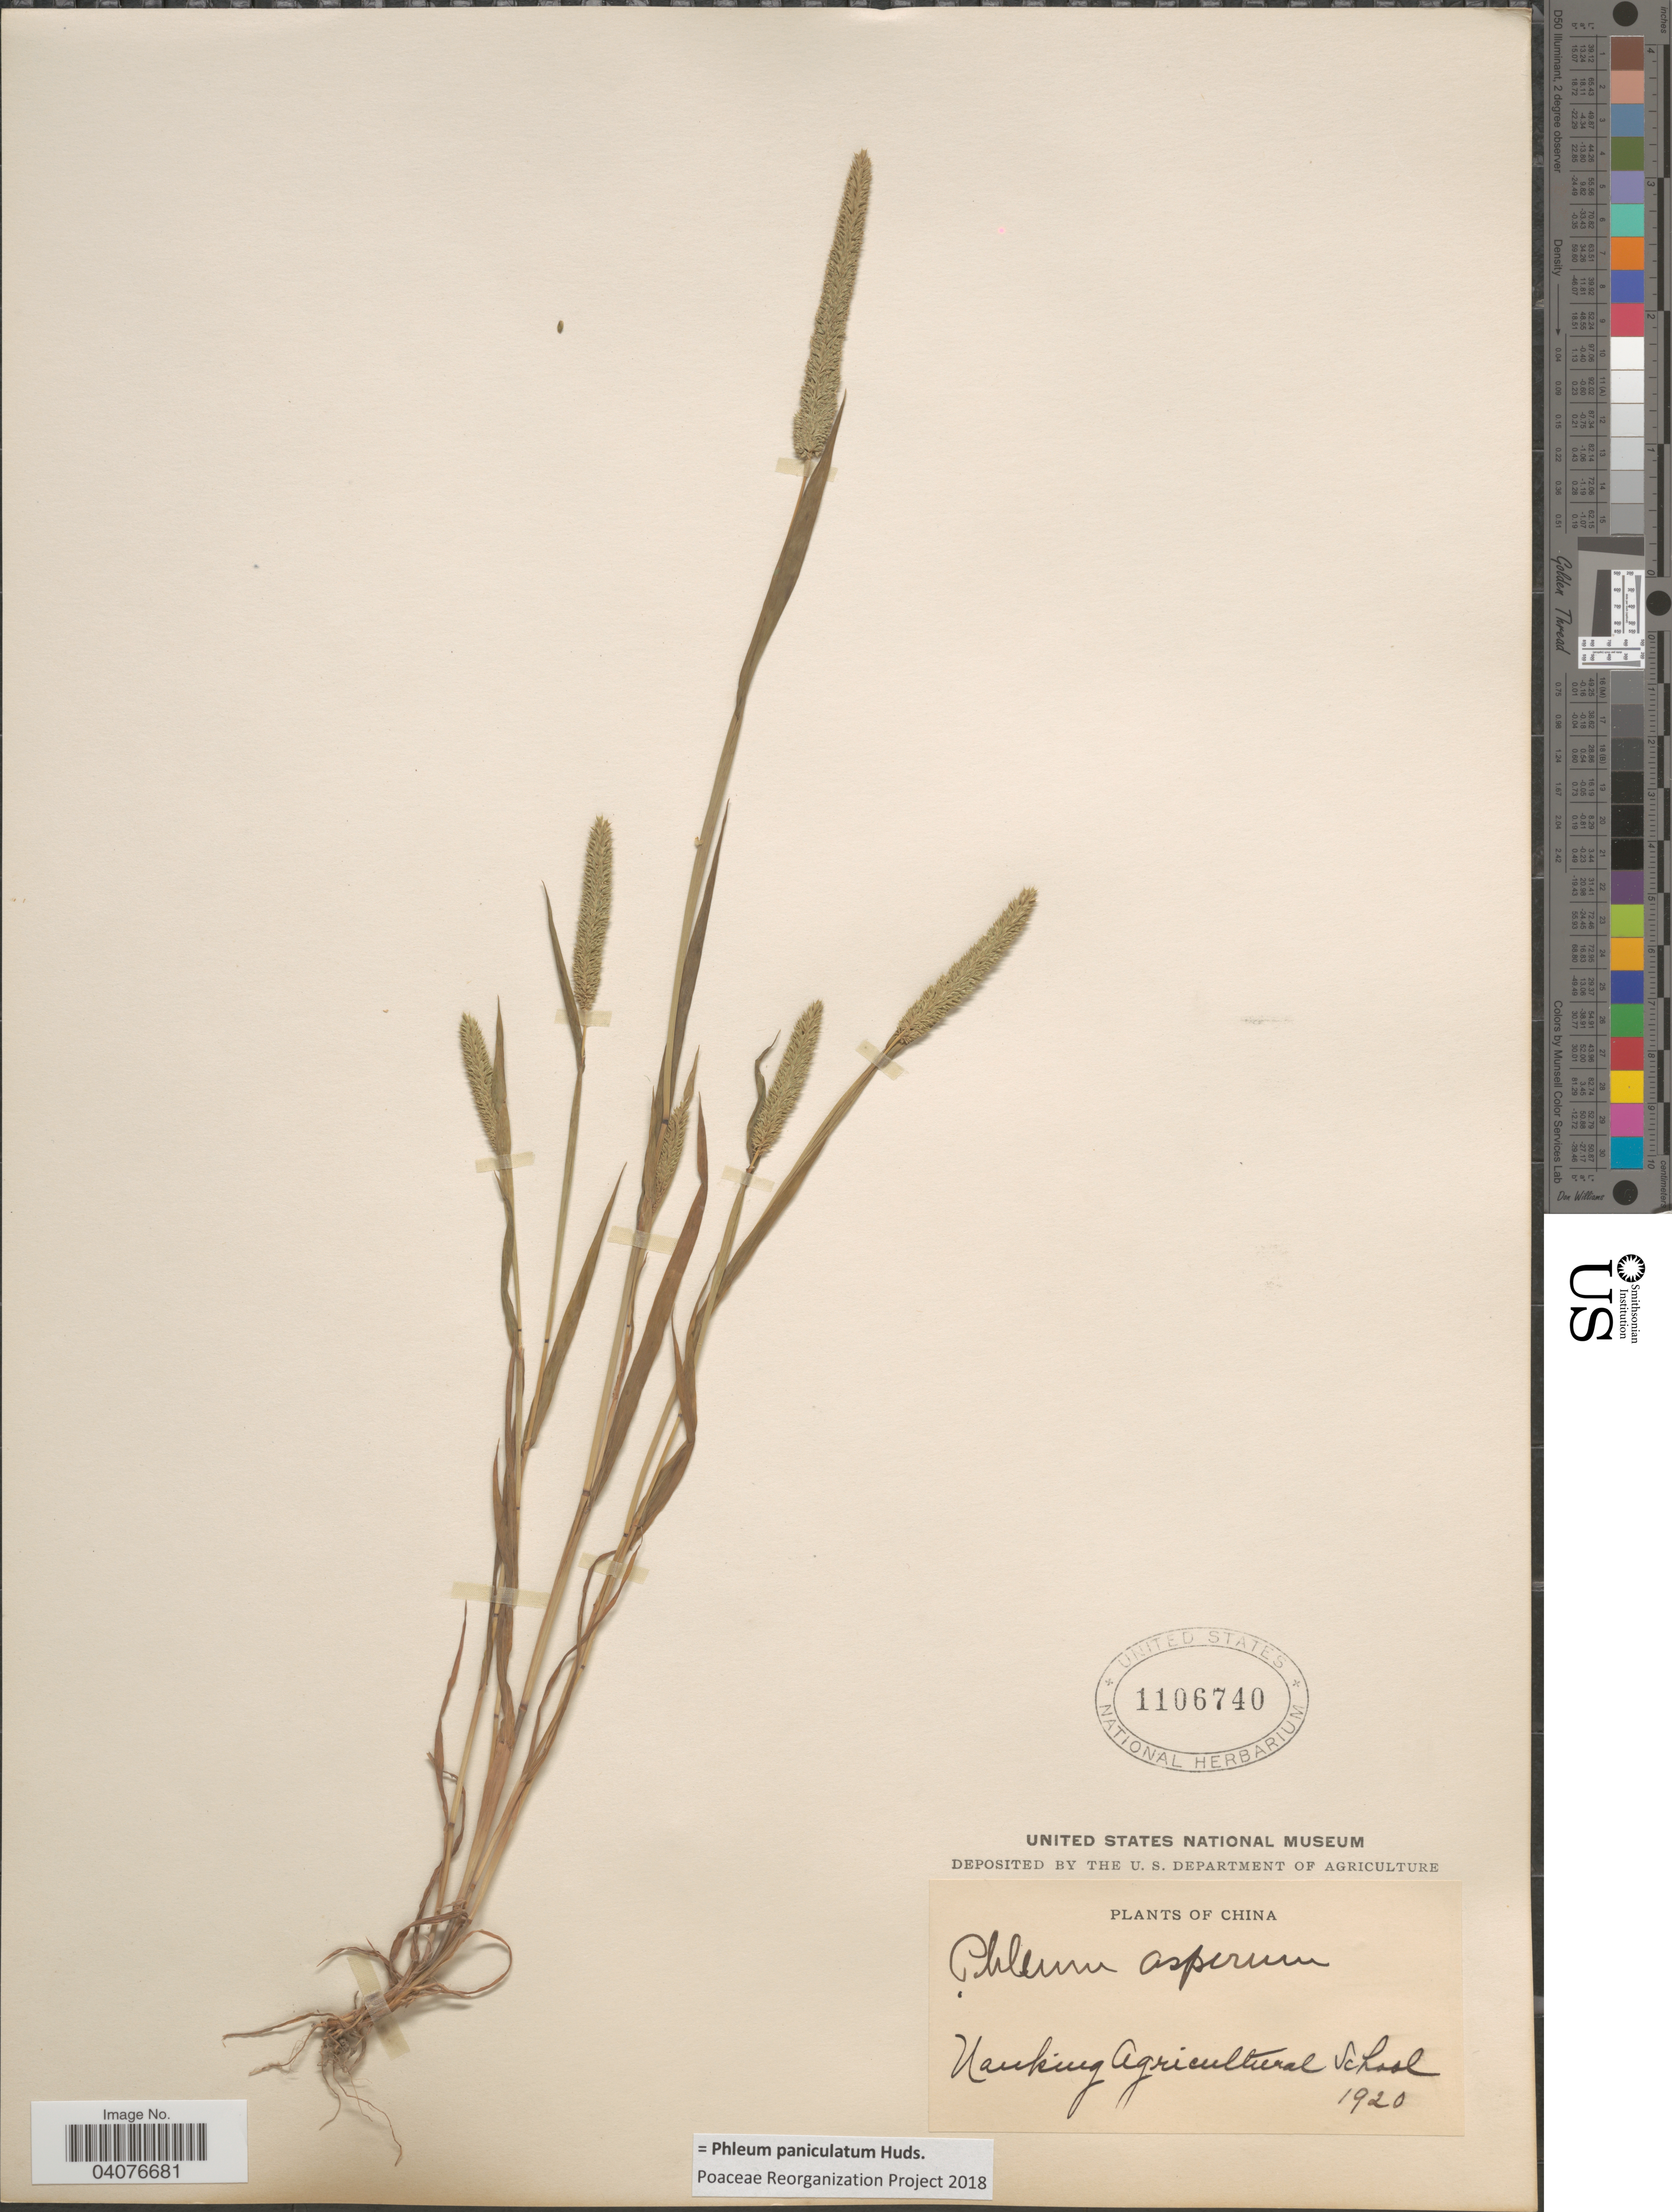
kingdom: Plantae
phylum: Tracheophyta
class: Liliopsida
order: Poales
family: Poaceae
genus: Phleum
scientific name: Phleum paniculatum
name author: Huds.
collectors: Nanking Agricultural School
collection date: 1920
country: China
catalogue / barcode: US 1106740